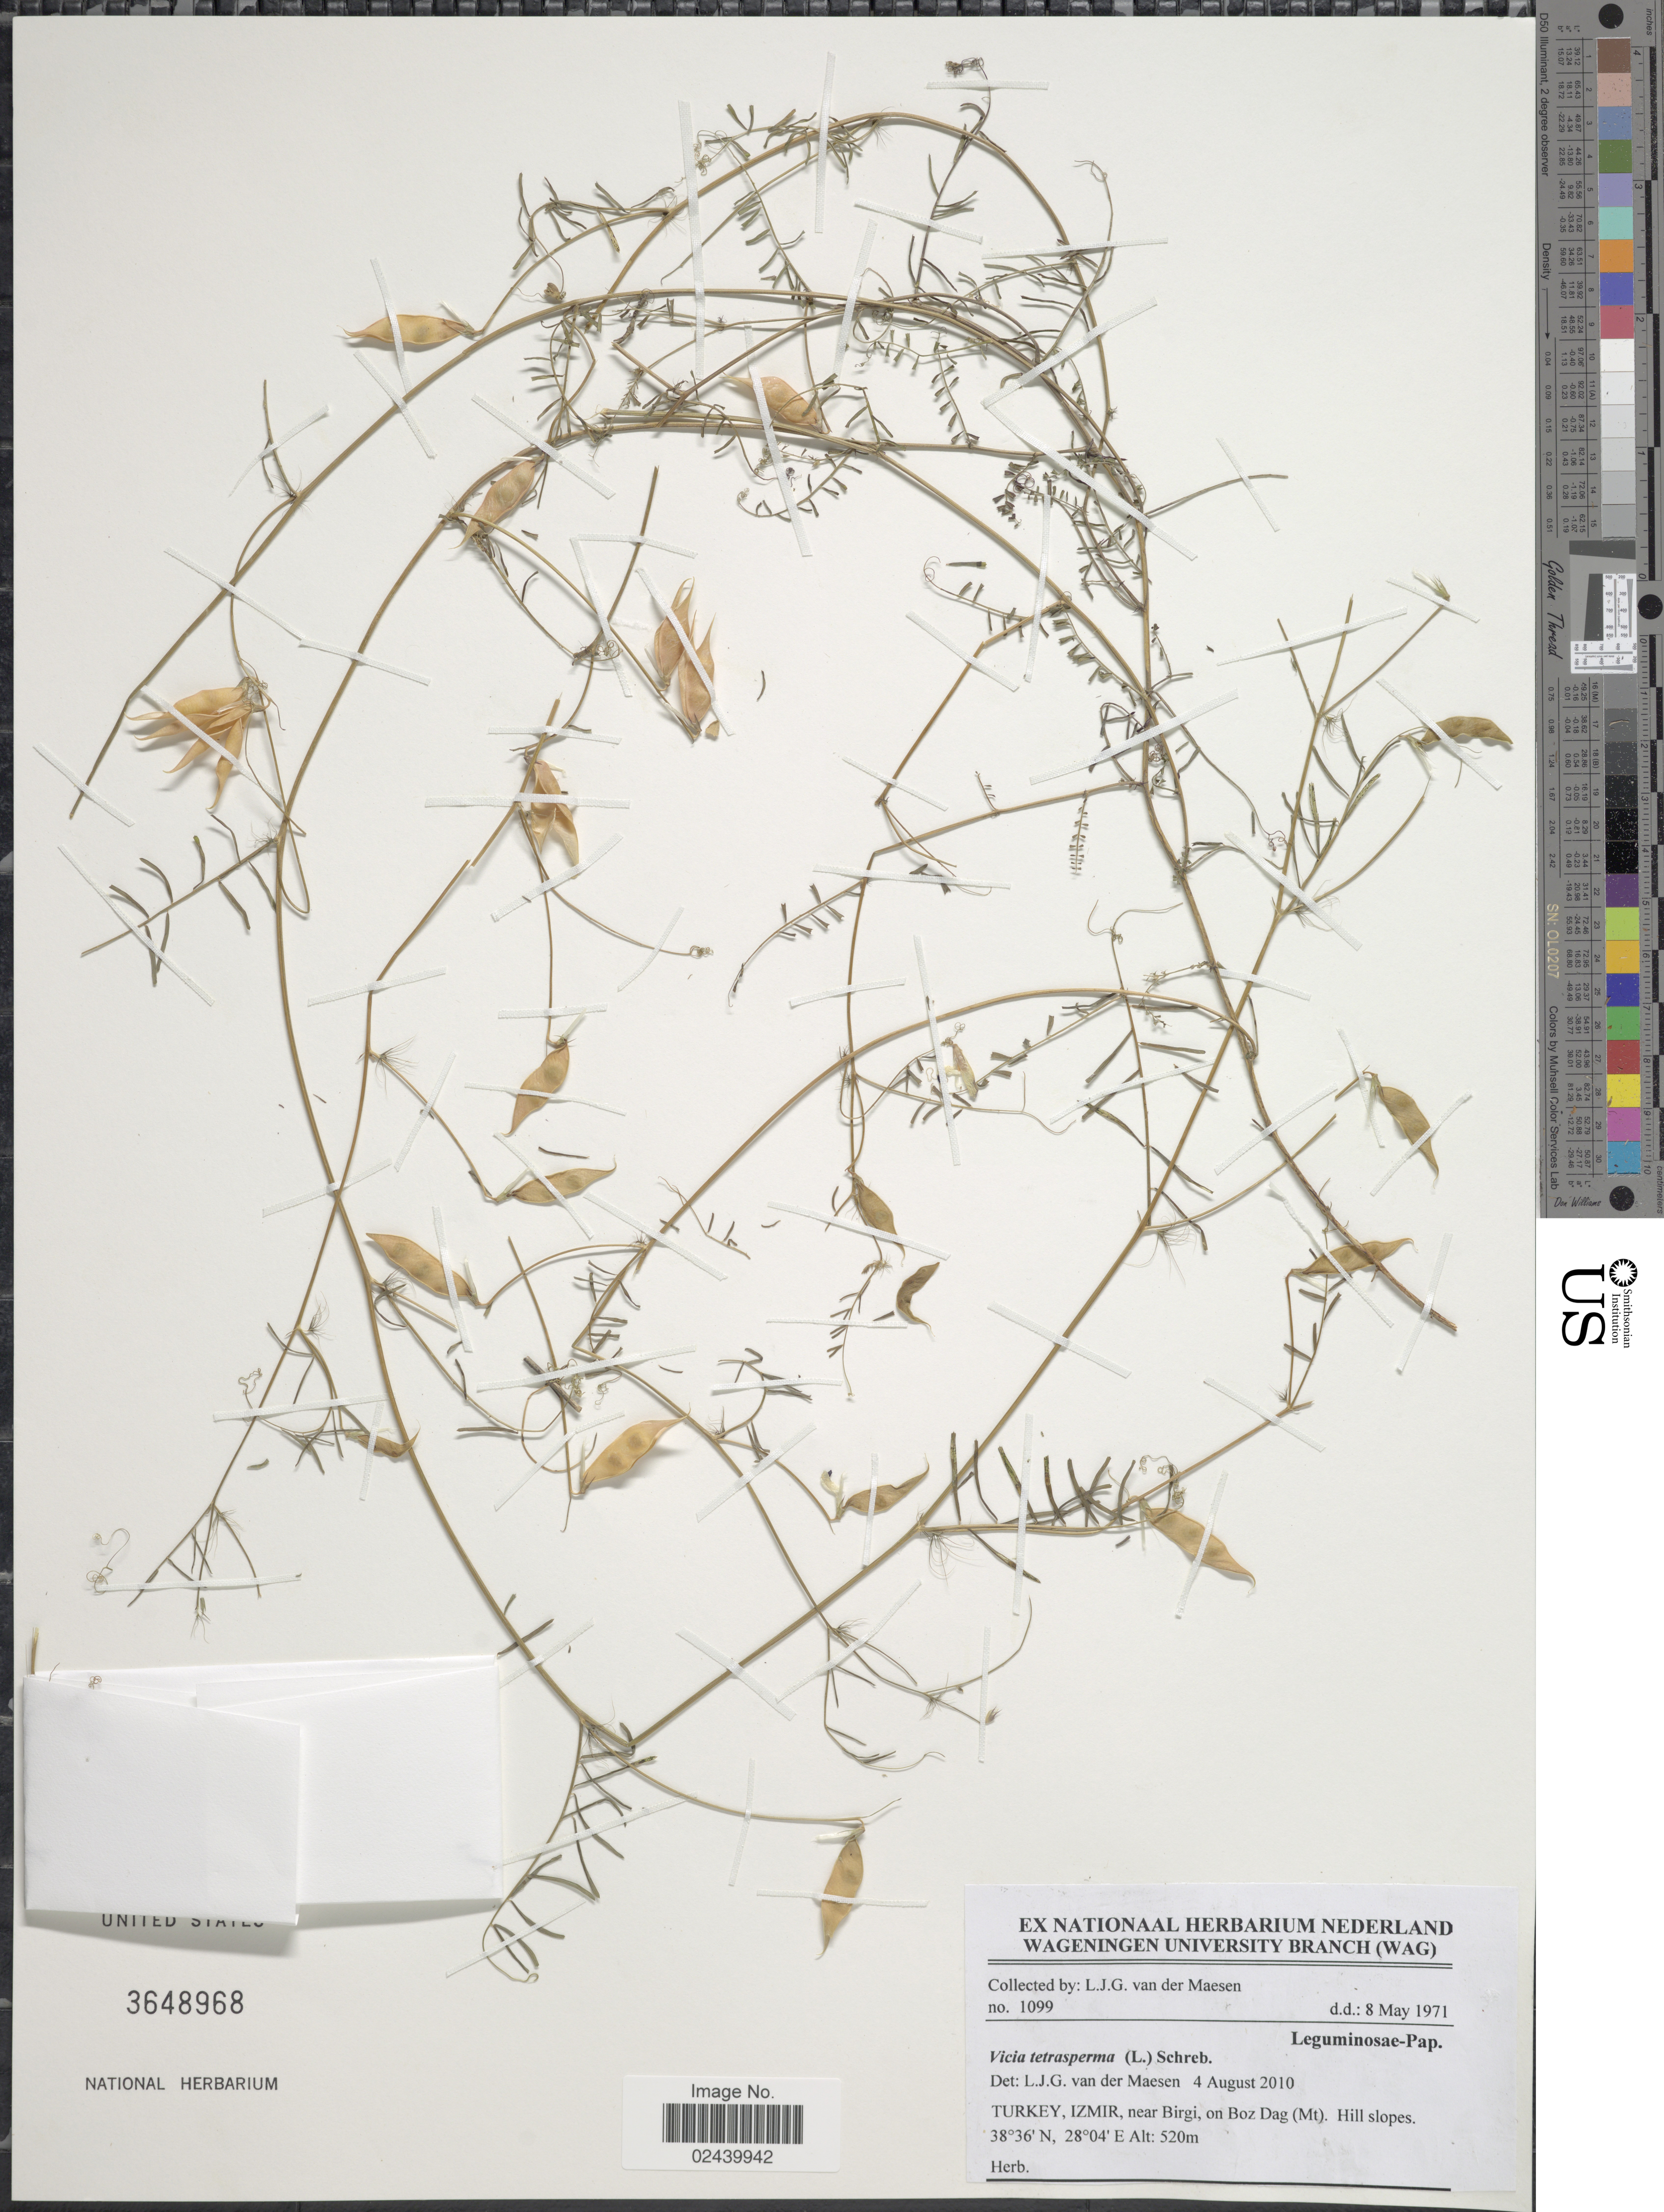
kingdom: Plantae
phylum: Tracheophyta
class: Magnoliopsida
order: Fabales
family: Fabaceae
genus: Vicia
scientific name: Vicia tetrasperma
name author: (L.) Schreb.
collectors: L. van der Maesen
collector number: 1099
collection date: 1971-05-08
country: Turkey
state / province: Izmir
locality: Near Birgi, on Boz Dag (Mt)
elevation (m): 520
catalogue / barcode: US 3648968